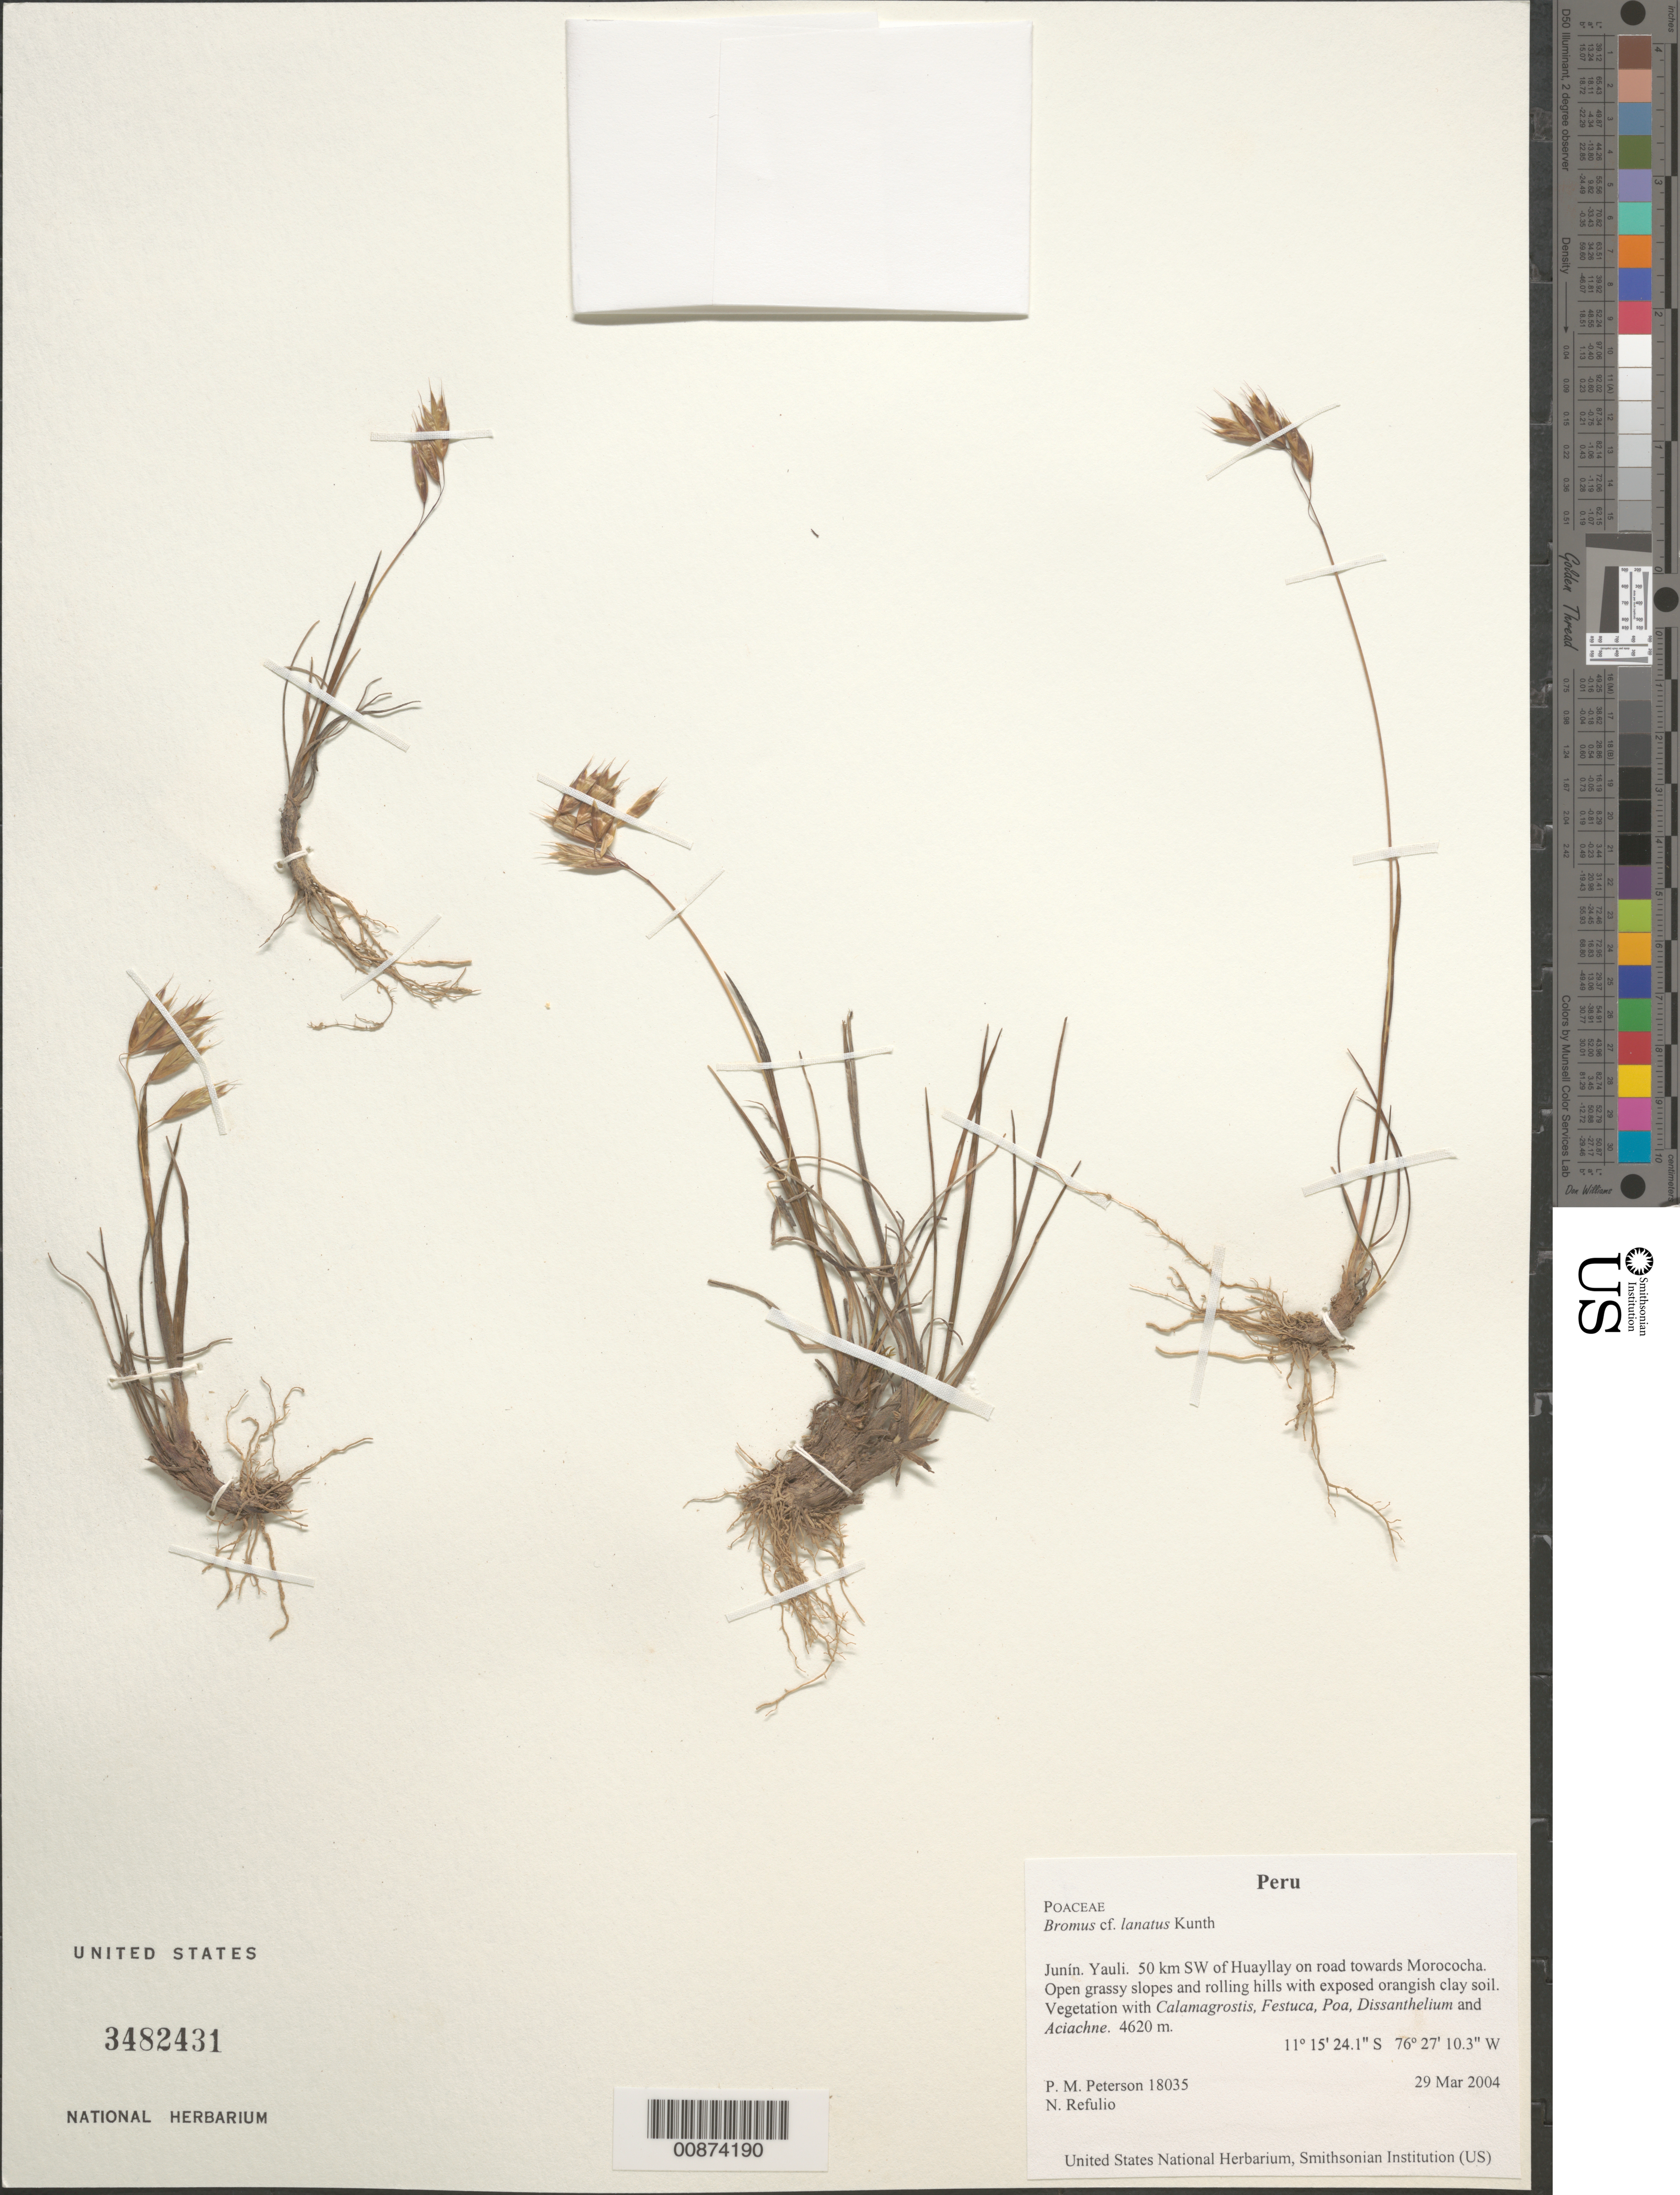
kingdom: Plantae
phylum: Tracheophyta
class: Liliopsida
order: Poales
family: Poaceae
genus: Bromus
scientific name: Bromus lanatus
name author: Kunth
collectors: P. M. Peterson & N. Refulio-Rodríguez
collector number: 18035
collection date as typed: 29 Mar 2004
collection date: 2004-03-29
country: Peru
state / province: Junín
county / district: Yauli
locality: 50 km SW of Huayllay on road towards Morococha. Open grassy slopes and rolling hills with exposed orangish clay soil. Vegetation with Calamagrostis, Festuca, Poa, Dissanthelium and Aciachne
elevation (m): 4620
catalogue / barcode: US 3482431